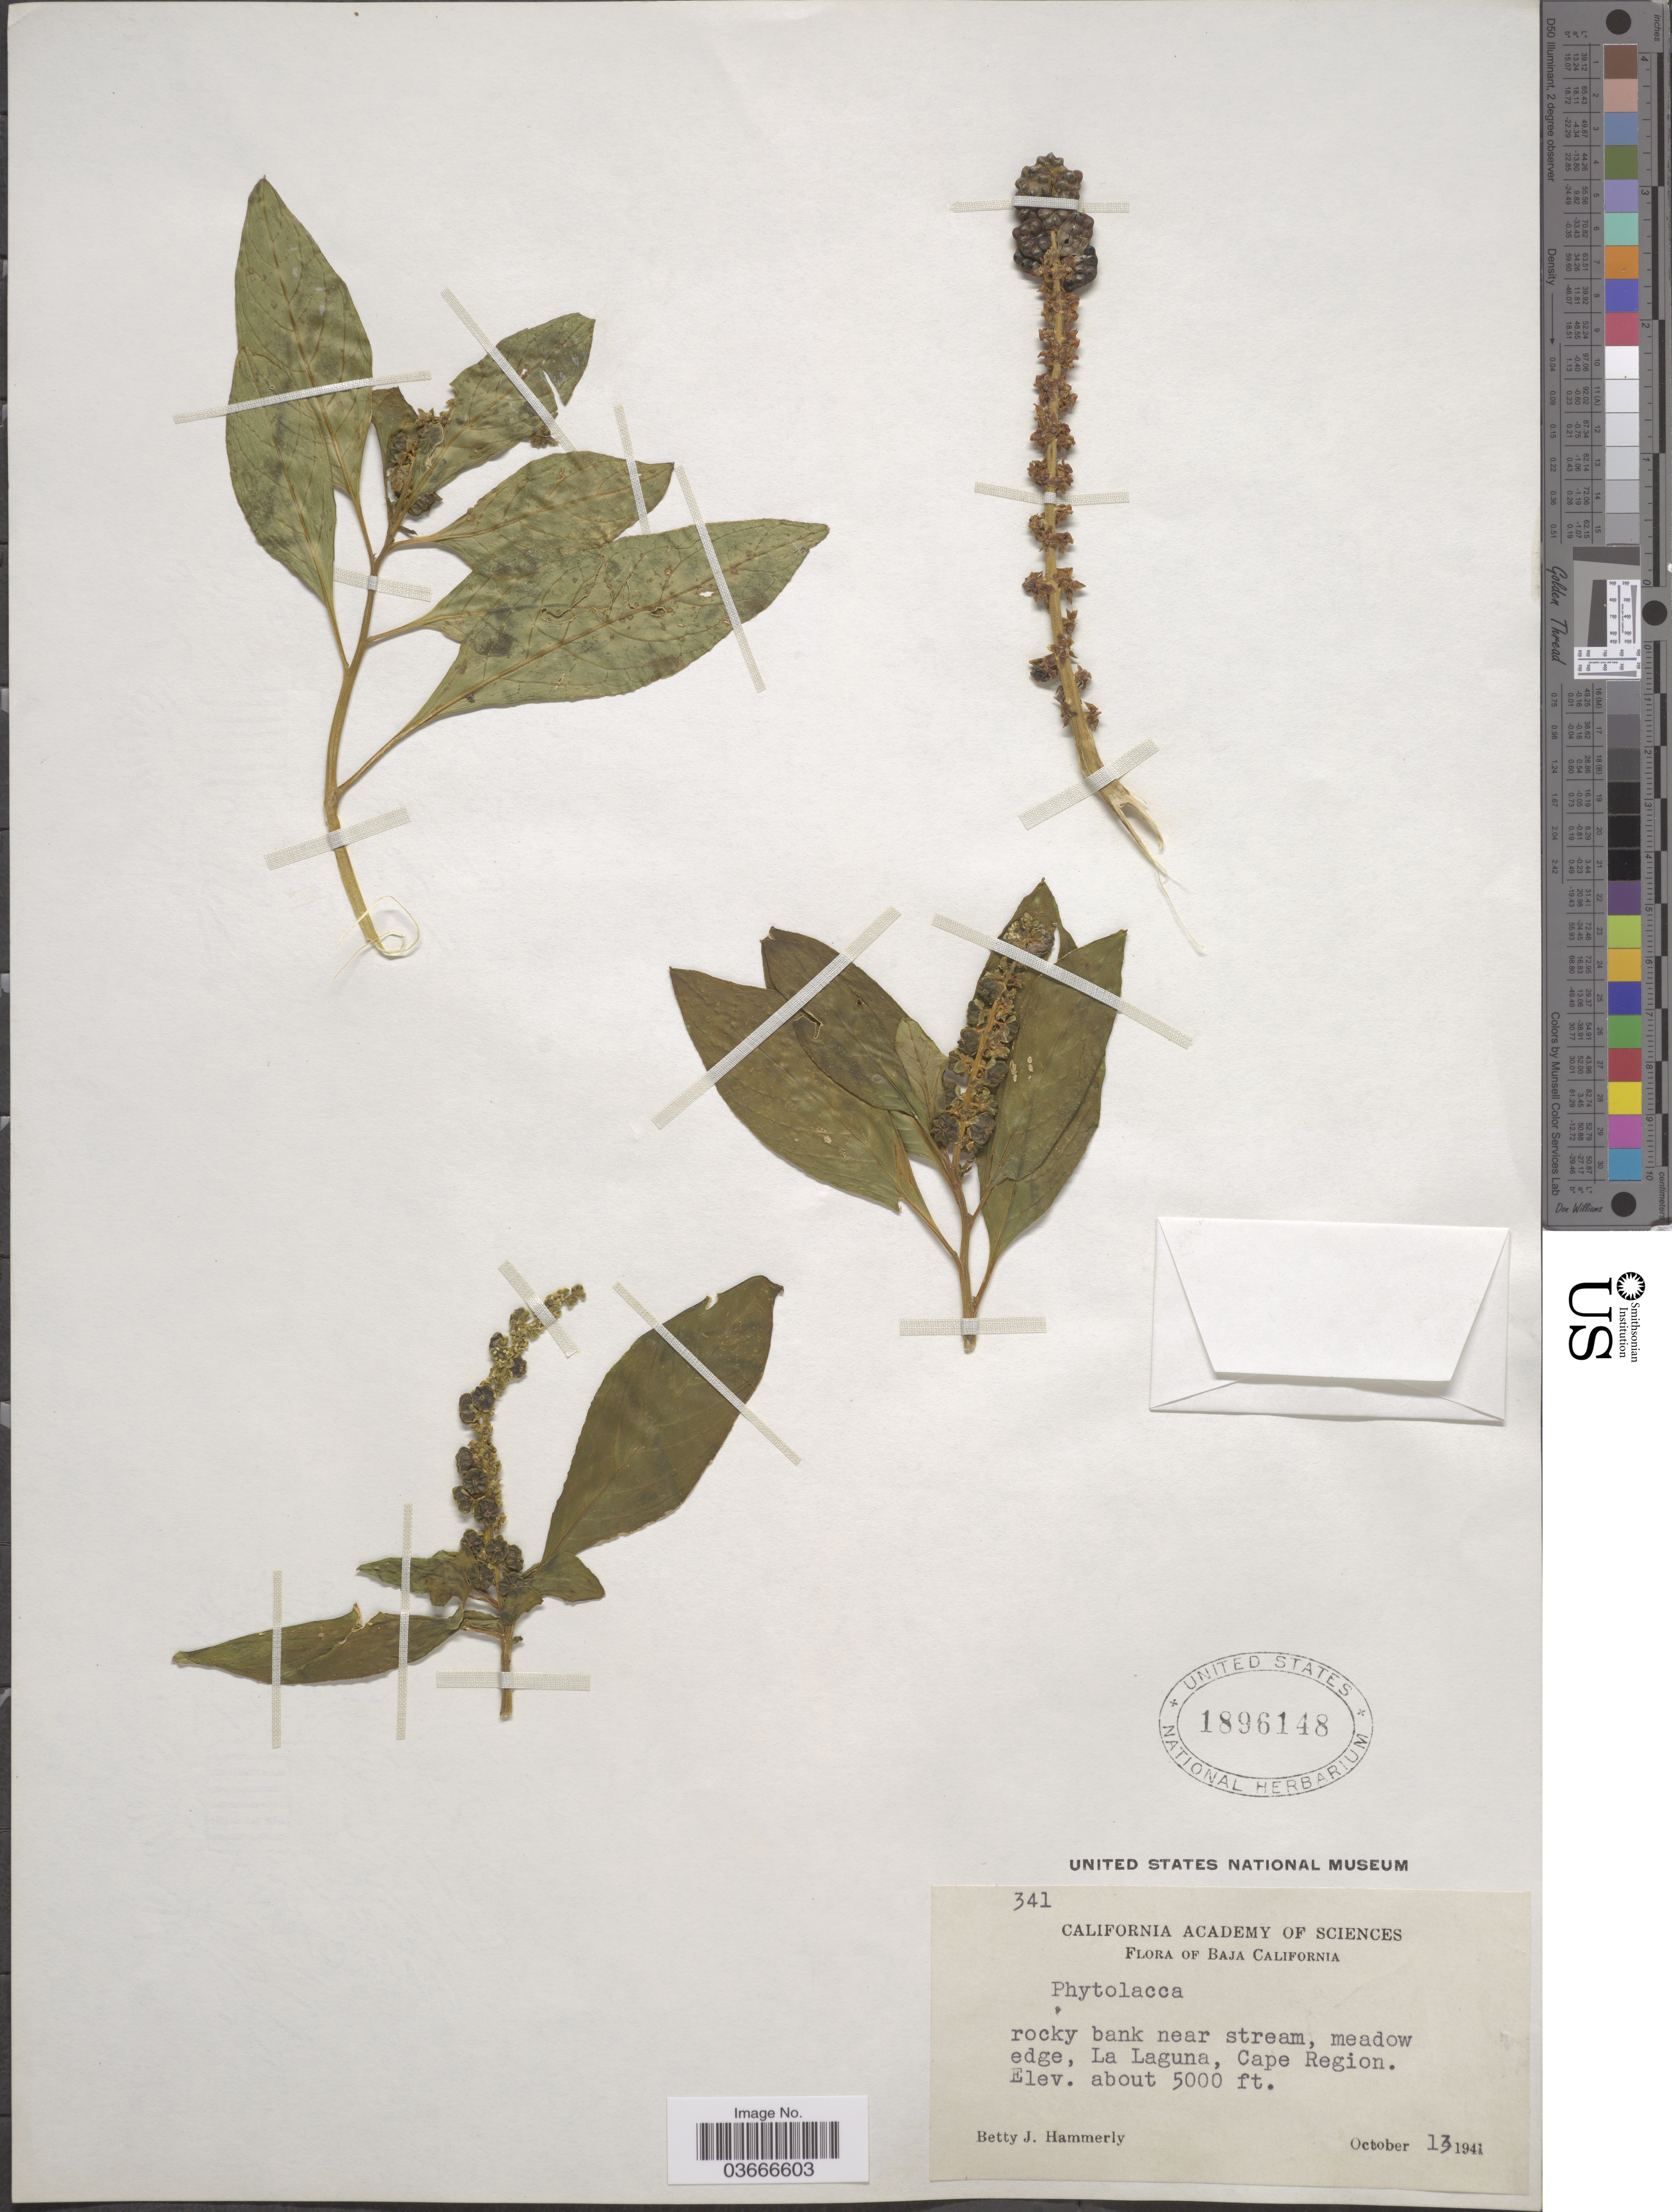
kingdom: Plantae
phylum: Tracheophyta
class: Magnoliopsida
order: Caryophyllales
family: Phytolaccaceae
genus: Phytolacca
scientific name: Phytolacca octandra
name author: L.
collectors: B. J. Hammerly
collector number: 341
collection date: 1941-10-13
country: Mexico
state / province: Baja California Sur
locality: La Laguna, Cape Region.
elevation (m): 1524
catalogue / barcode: US 1896148